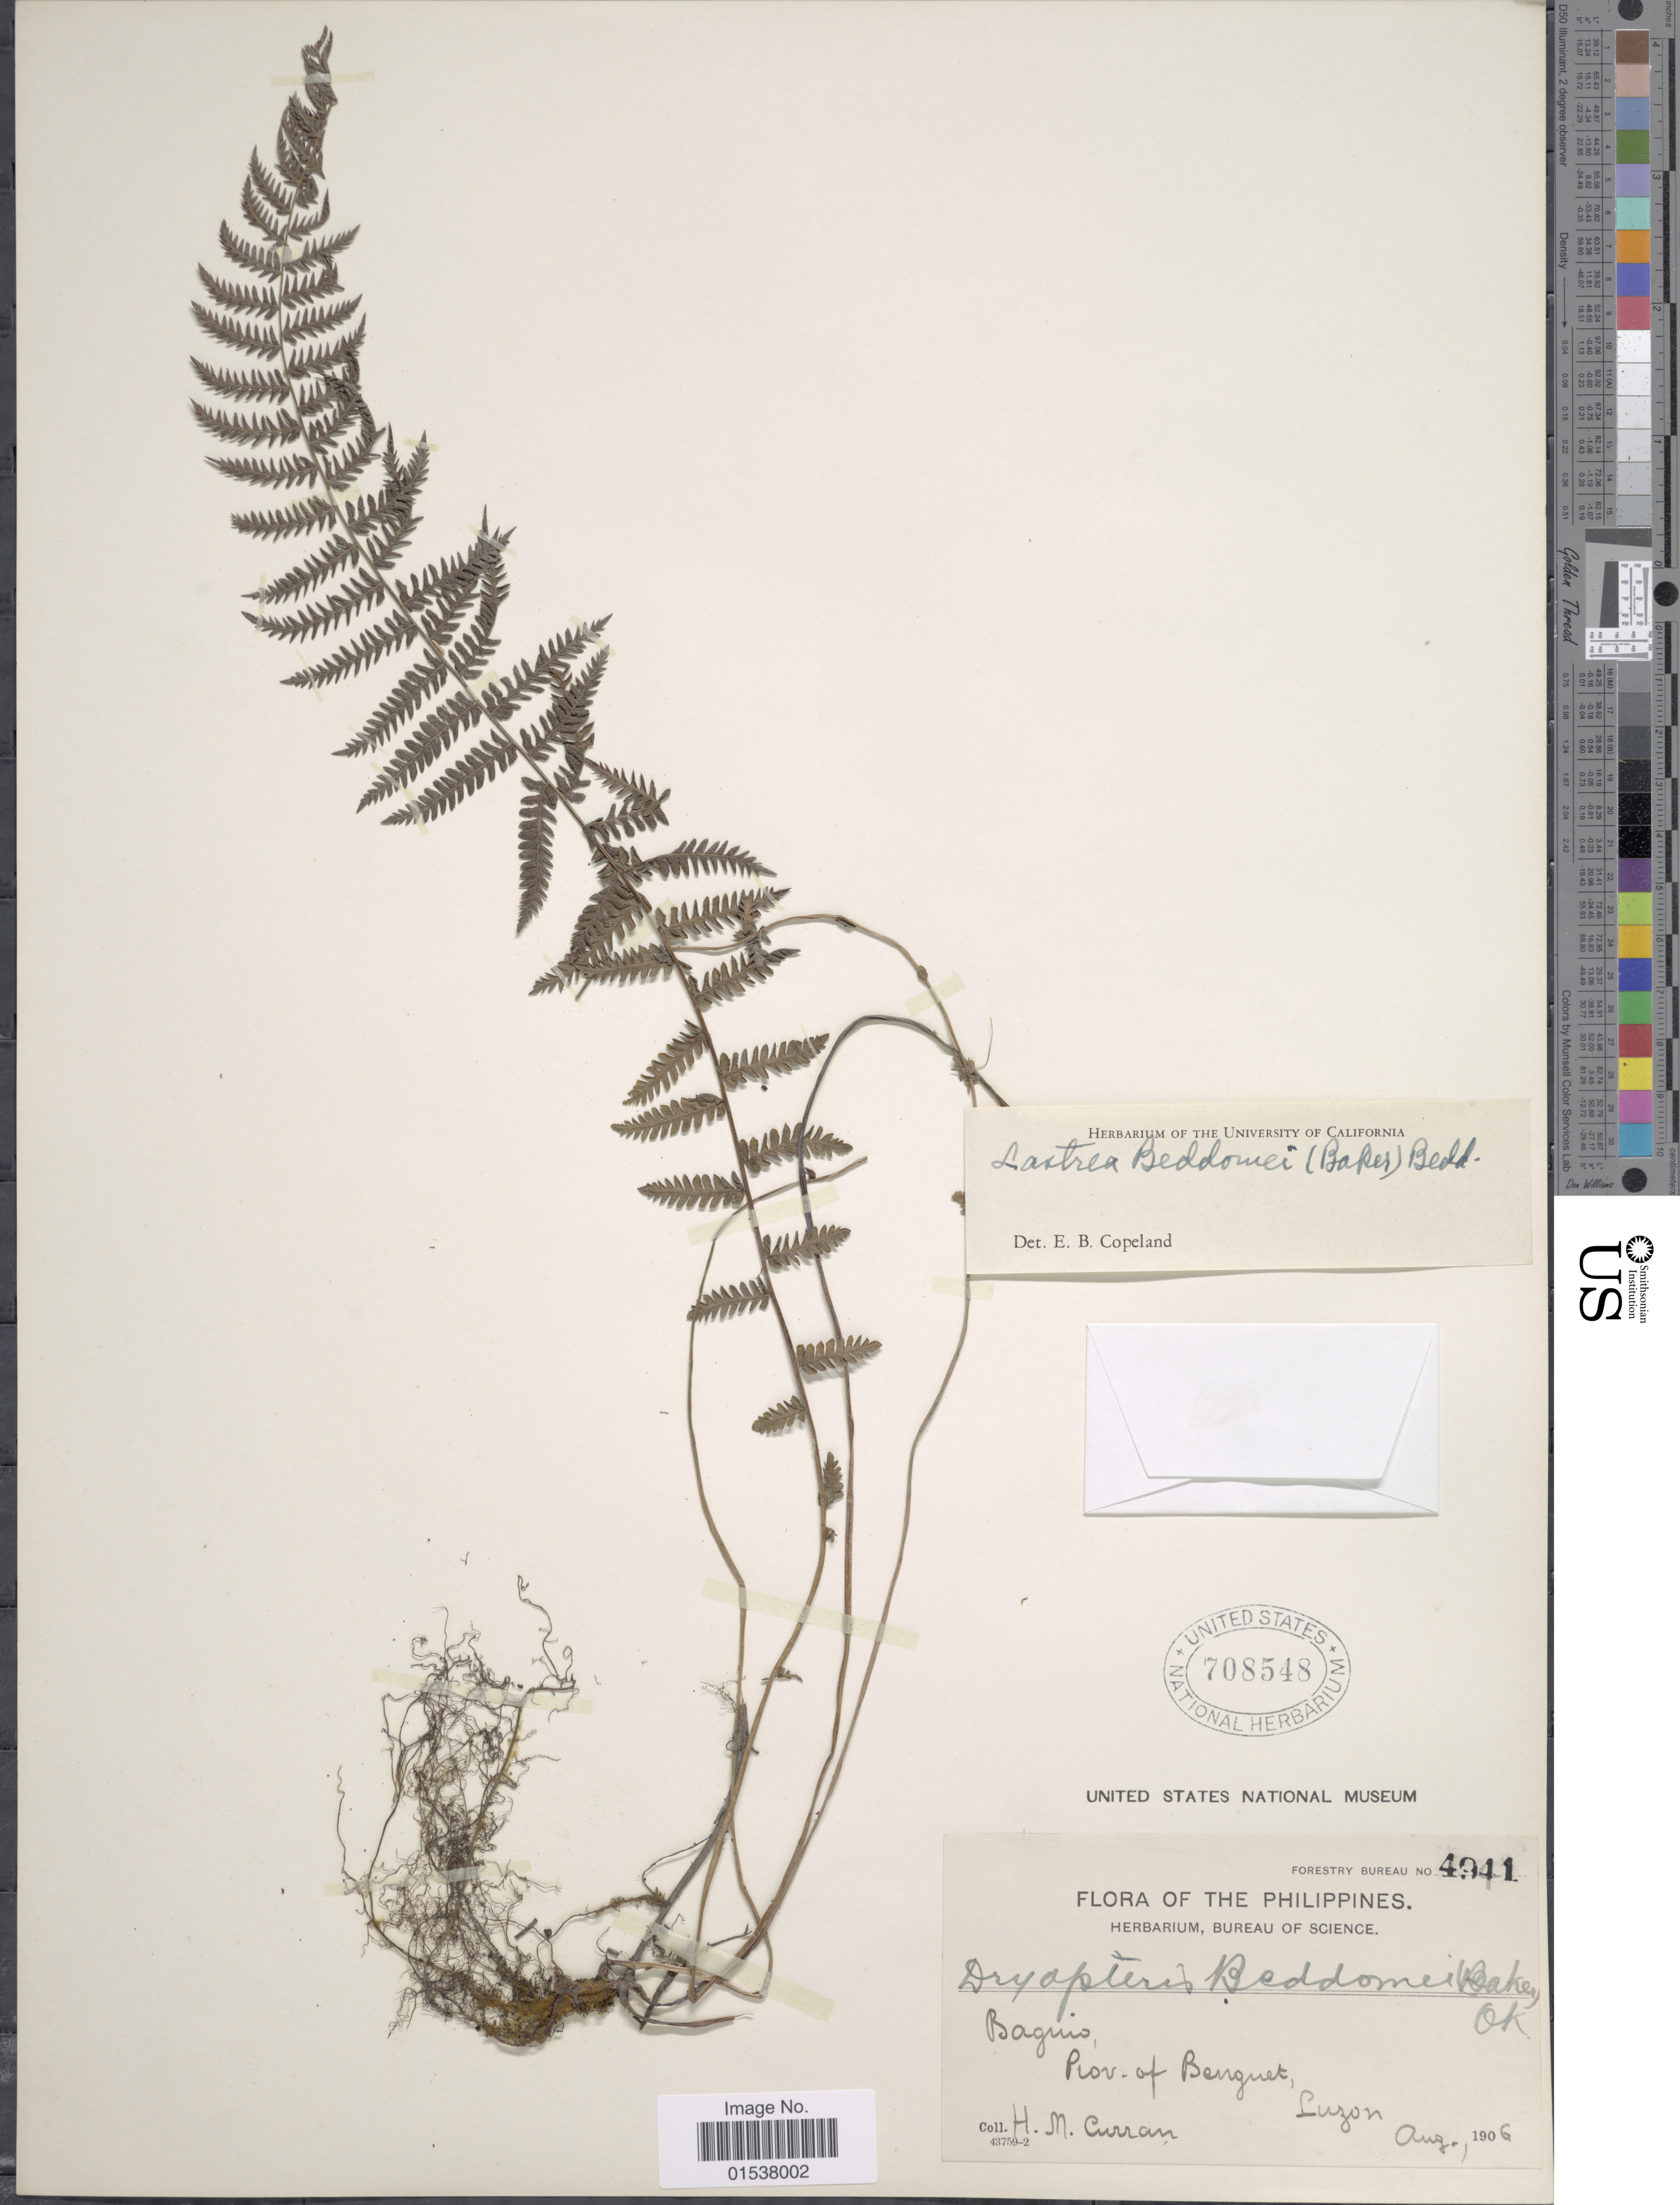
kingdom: Plantae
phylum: Tracheophyta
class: Polypodiopsida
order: Polypodiales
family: Thelypteridaceae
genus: Parathelypteris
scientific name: Parathelypteris beddomei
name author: (Baker) Ching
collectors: H. M. Curran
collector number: Forestry Bureau 4941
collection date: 1906-08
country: Philippines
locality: Baguio, Prov. of Benguet, Luzon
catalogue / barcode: US 708548